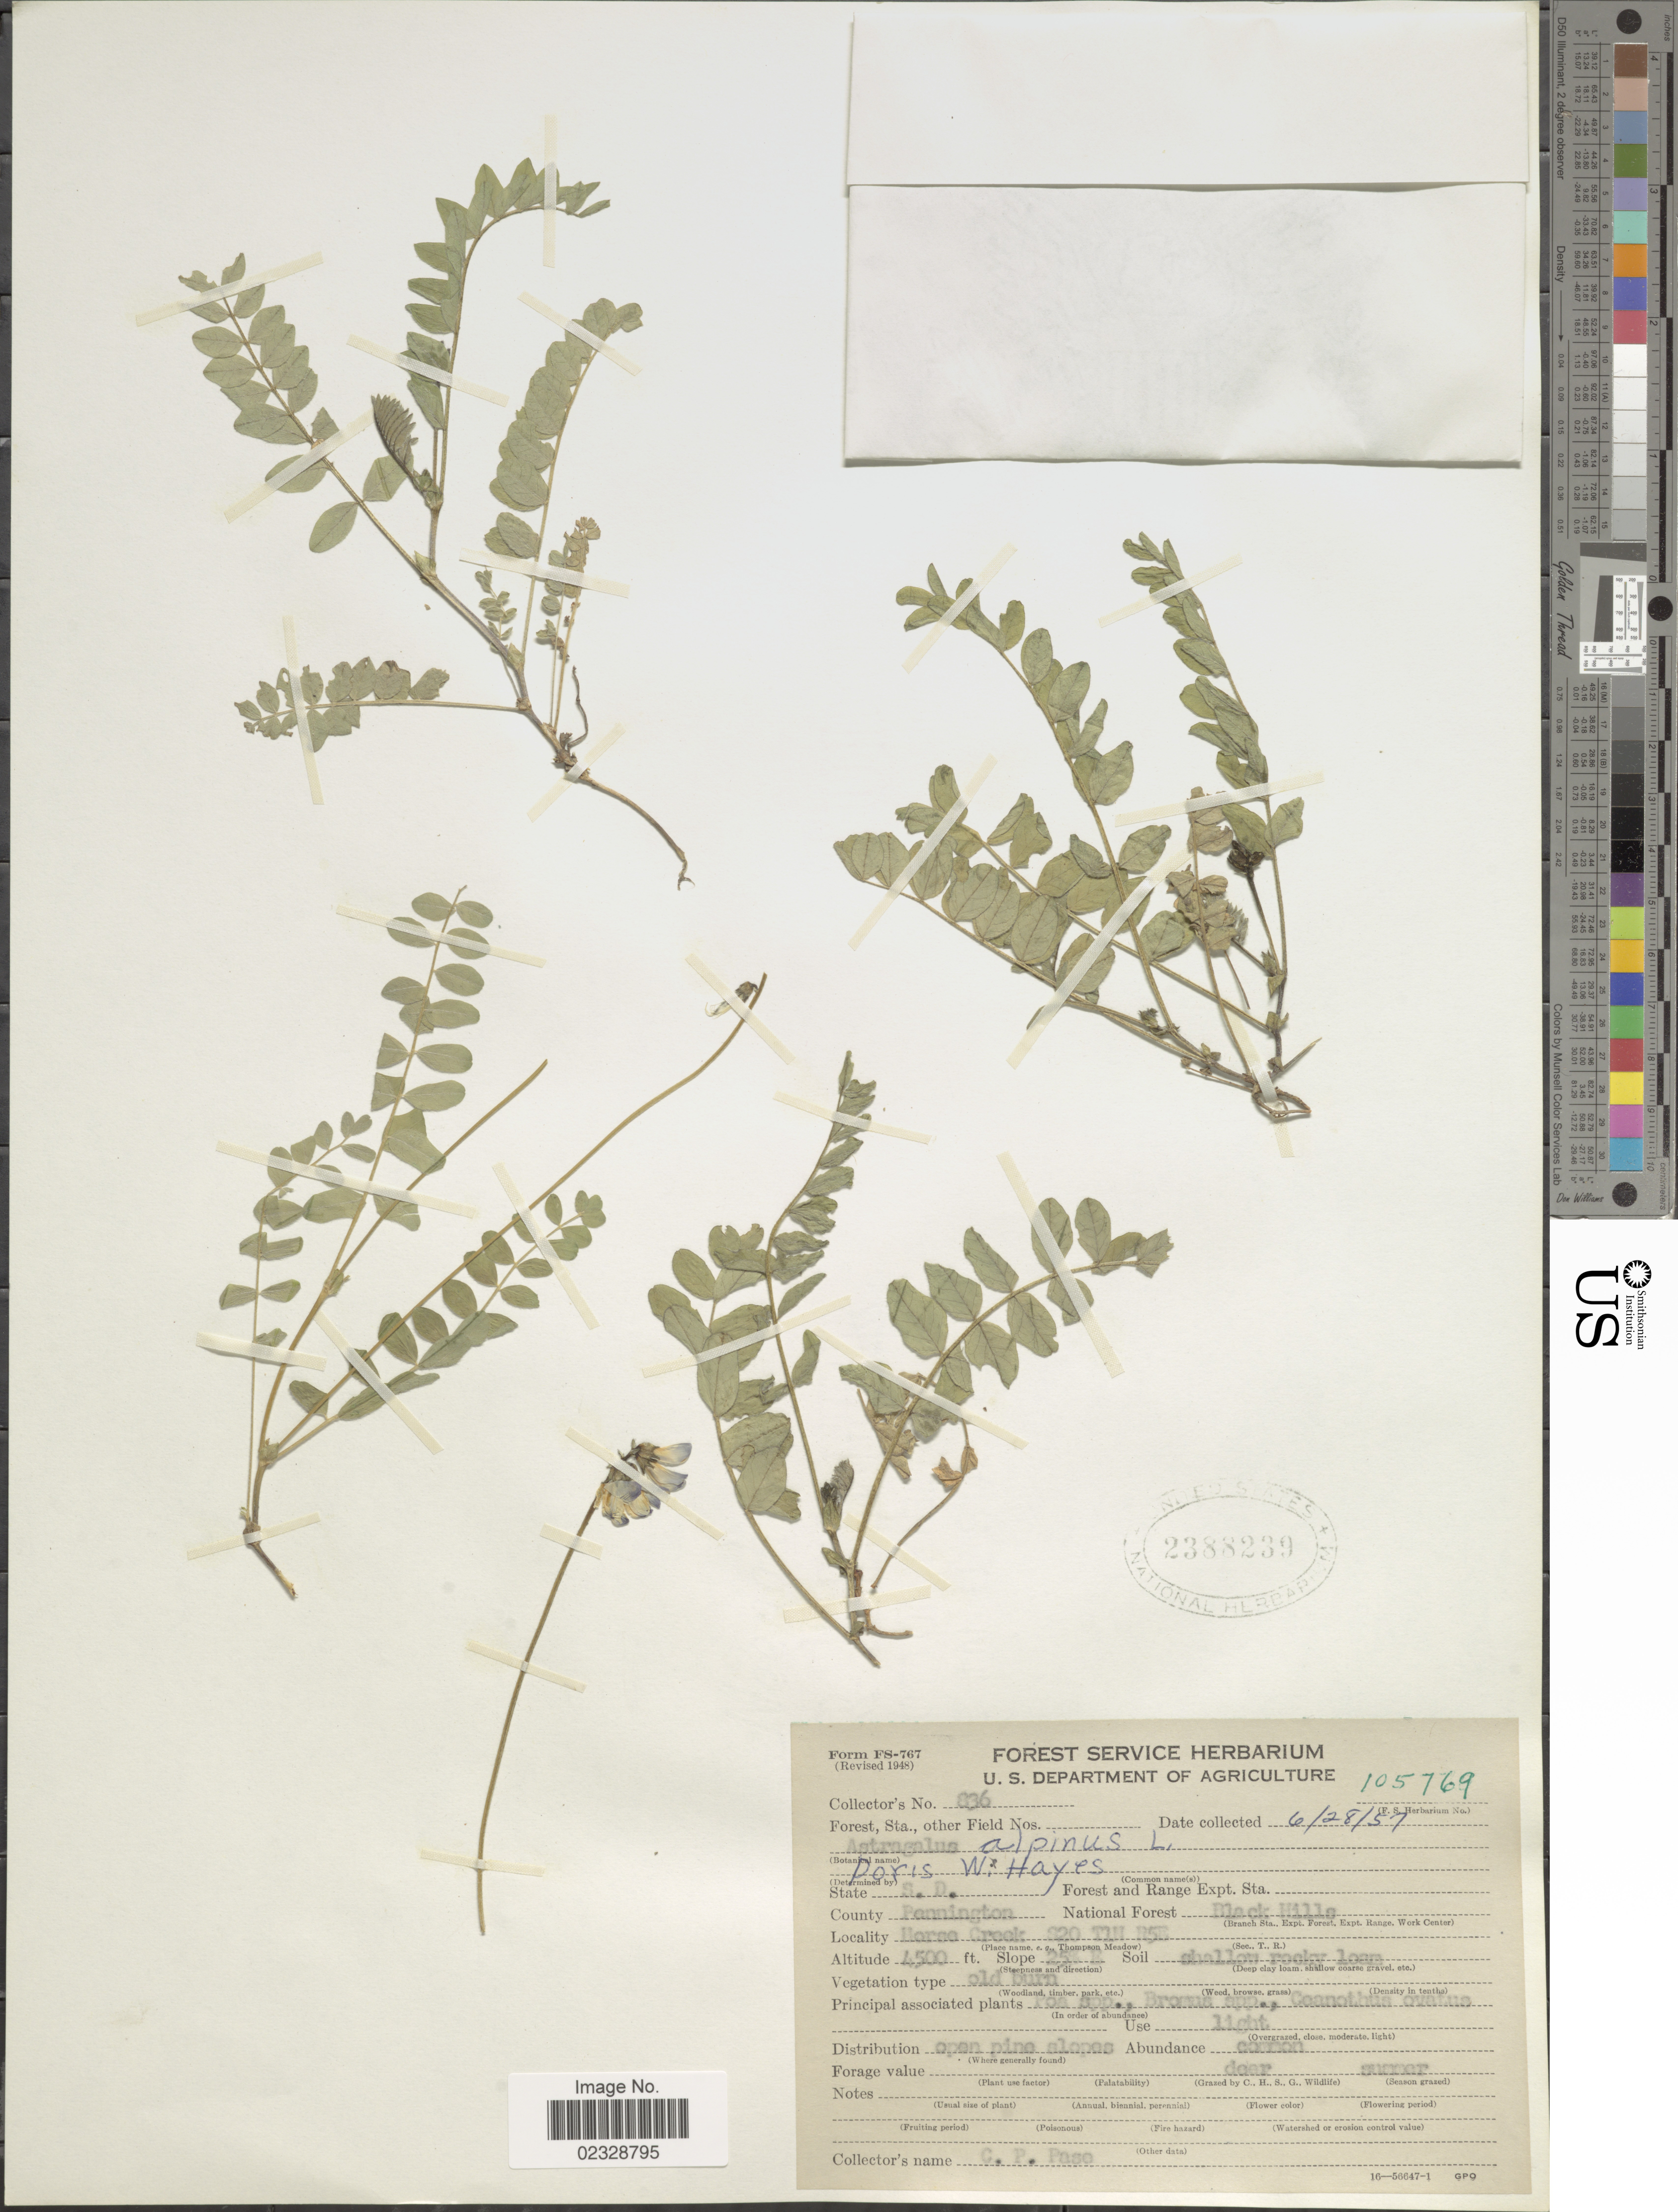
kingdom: Plantae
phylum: Tracheophyta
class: Magnoliopsida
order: Fabales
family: Fabaceae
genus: Astragalus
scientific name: Astragalus alpinus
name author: L.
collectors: C. P. Pase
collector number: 836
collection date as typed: Transcribed d/m/y: 28/6/57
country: United States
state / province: South Dakota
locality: S. D., County Pennington, Black Hills, Horse Creek S20 T1N R5E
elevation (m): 1372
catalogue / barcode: US 2388239